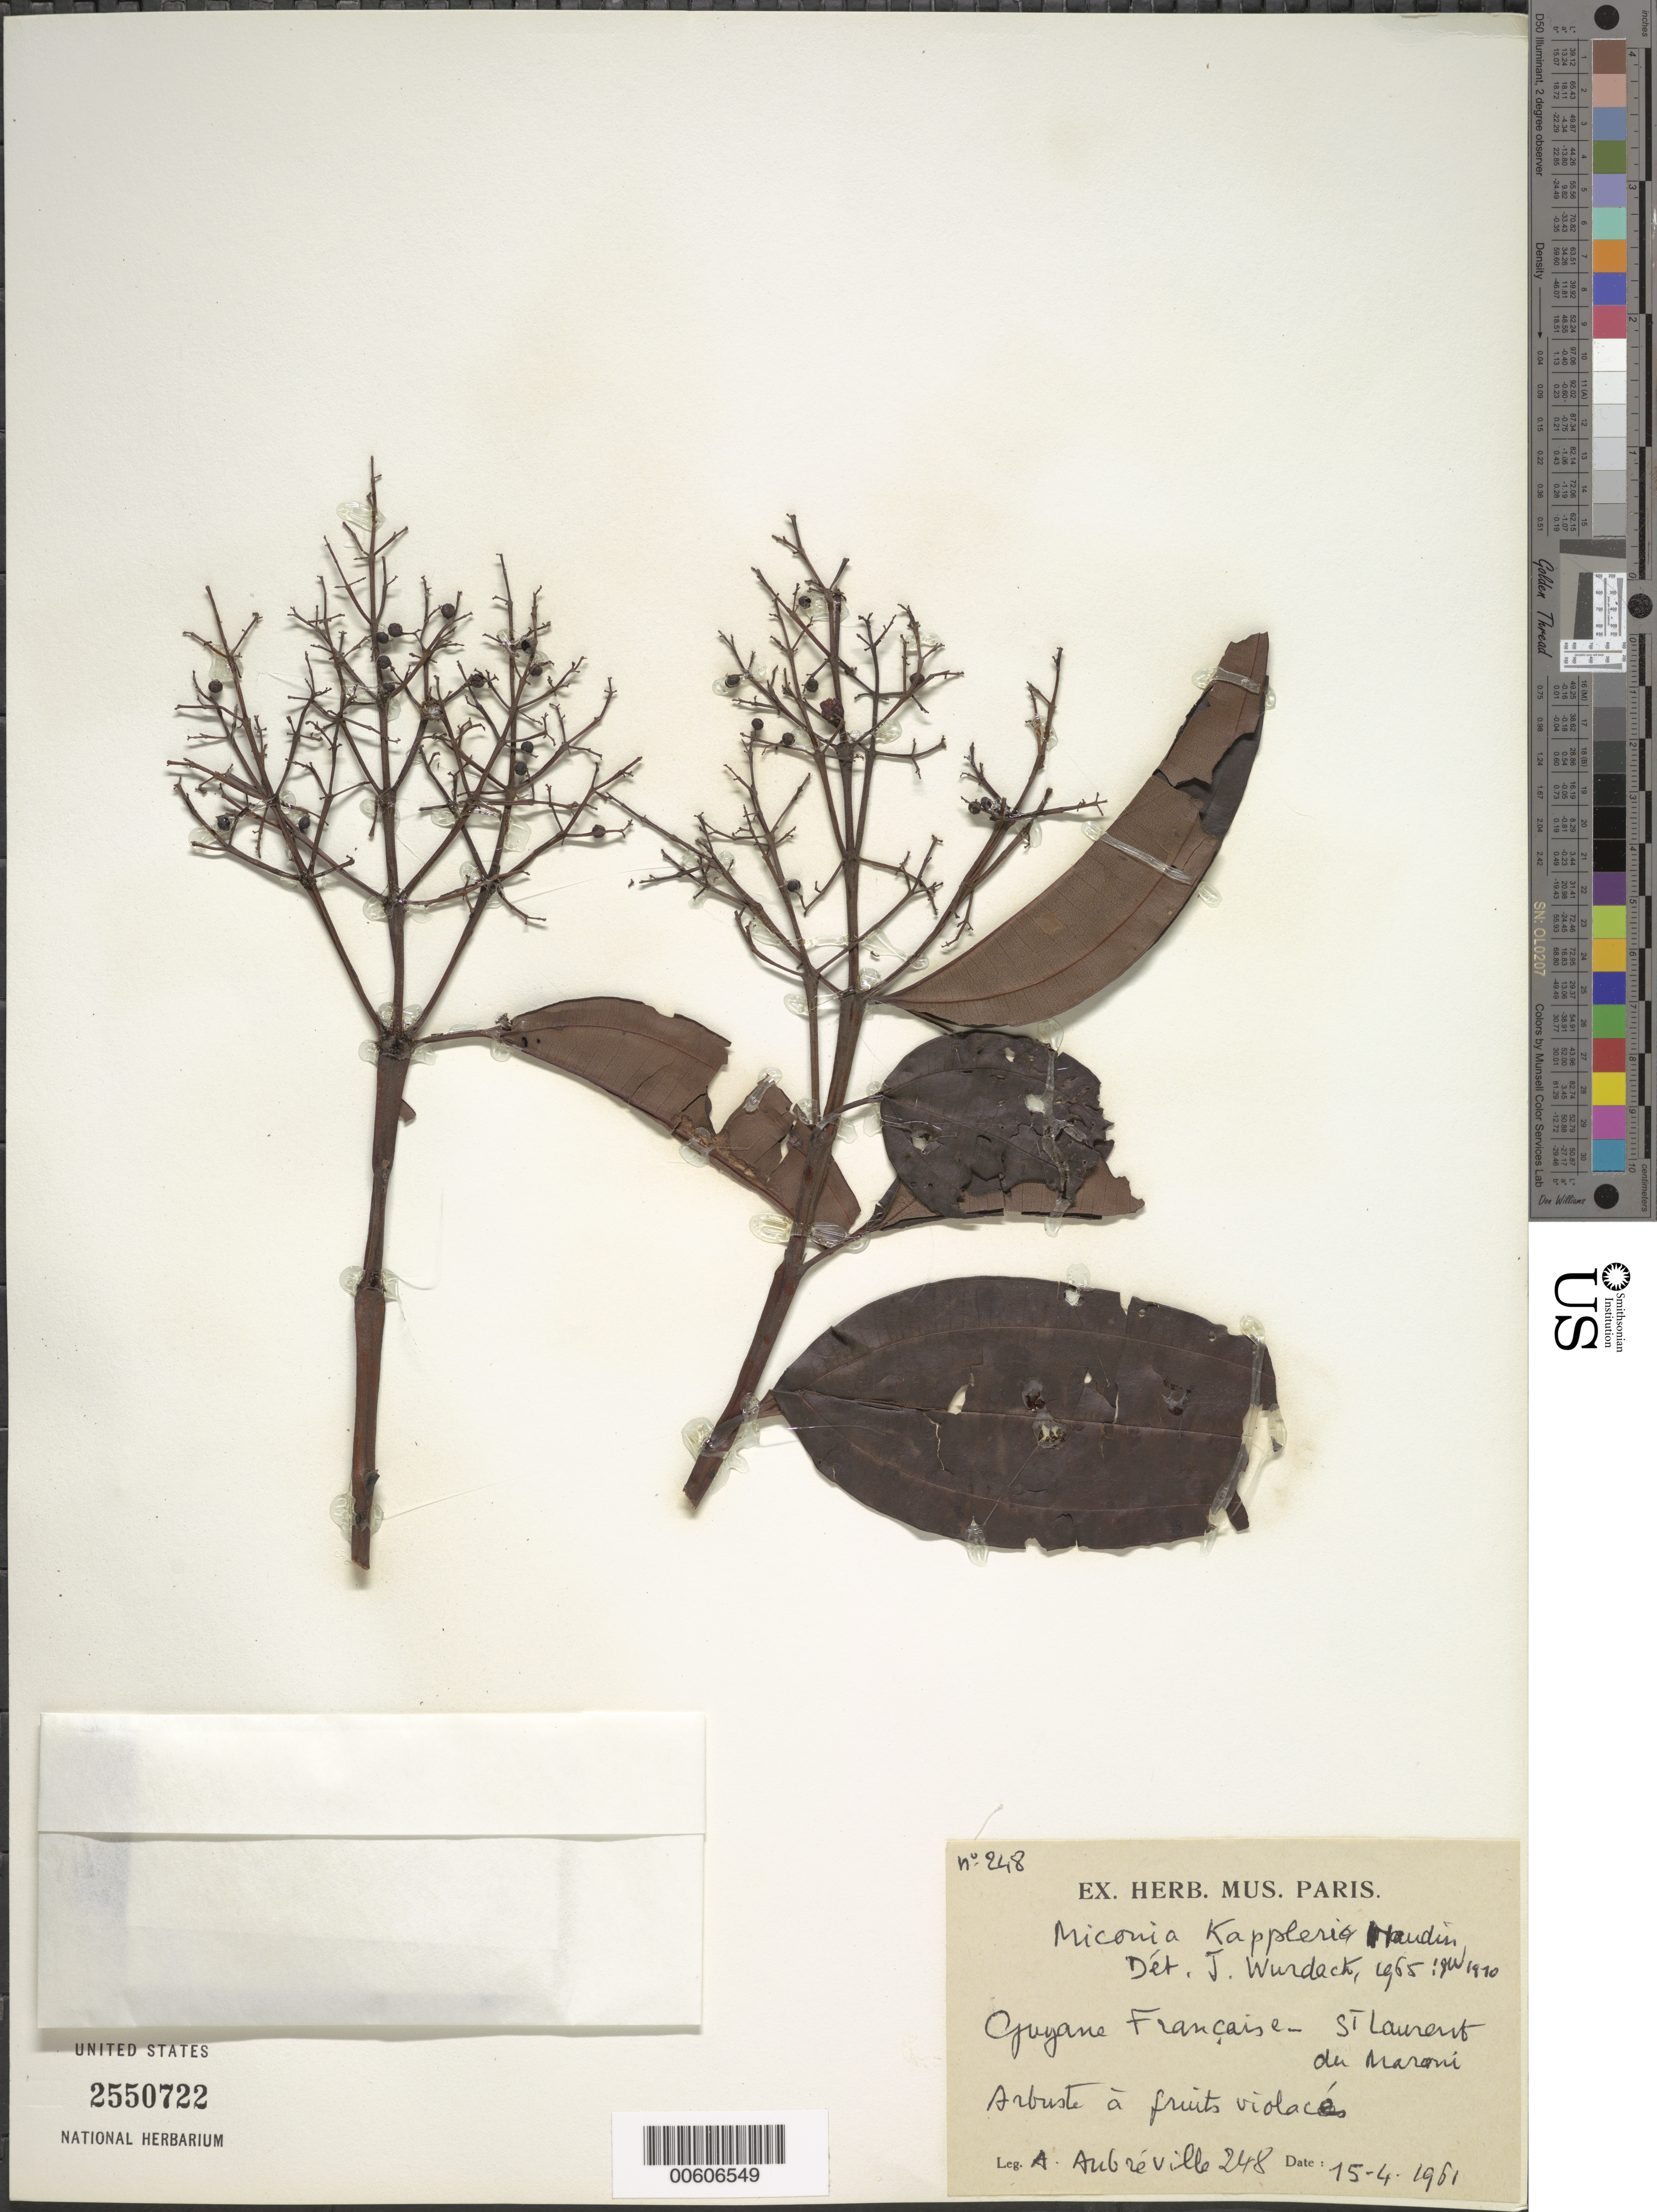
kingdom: Plantae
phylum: Tracheophyta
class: Magnoliopsida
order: Myrtales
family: Melastomataceae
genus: Miconia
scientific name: Miconia kappleri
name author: Naudin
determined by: Wurdack, John J., (US), US (UNITED STATES)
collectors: A. Aubréville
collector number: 248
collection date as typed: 15-Apr-61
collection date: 1961-04-15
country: French Guiana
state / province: Cayenne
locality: St. Laurent du Maroni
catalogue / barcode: US 2550722